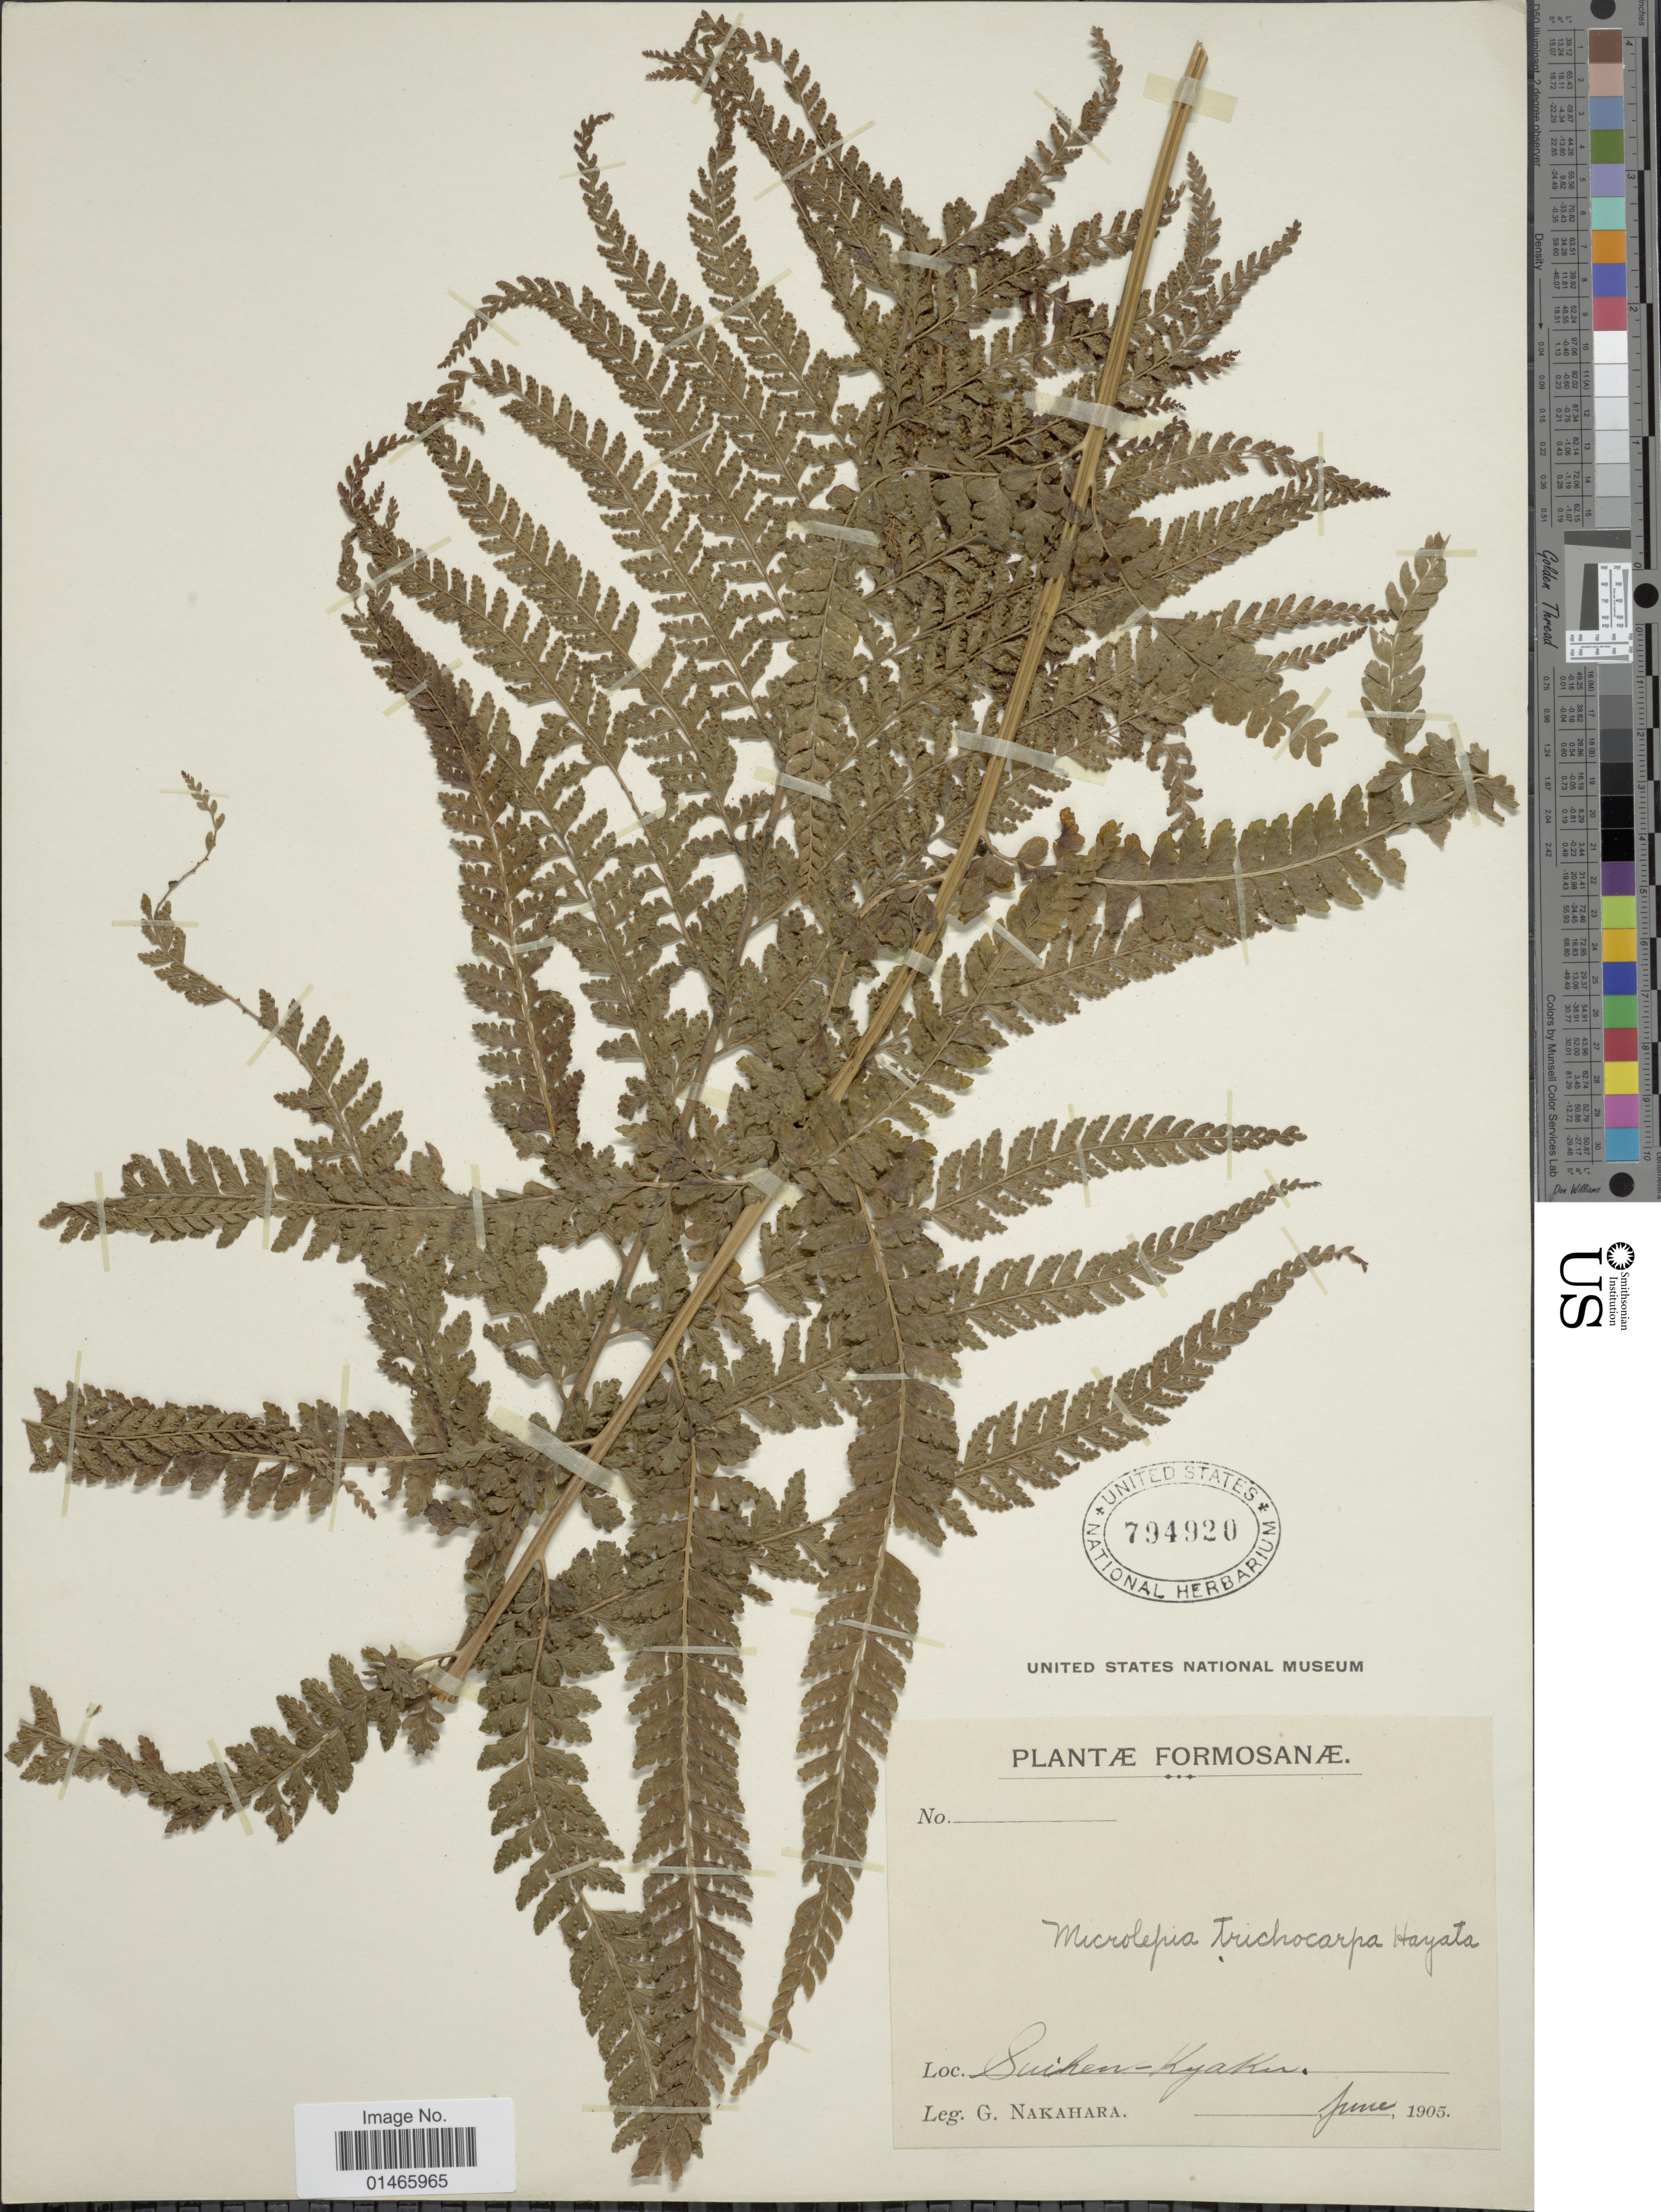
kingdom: Plantae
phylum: Tracheophyta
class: Polypodiopsida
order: Polypodiales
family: Dennstaedtiaceae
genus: Microlepia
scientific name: Microlepia trichocarpa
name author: Hayata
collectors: G. Nakahara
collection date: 1905-06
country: Taiwan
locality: Suiken-Kyaku, Formosa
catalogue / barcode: US 794920